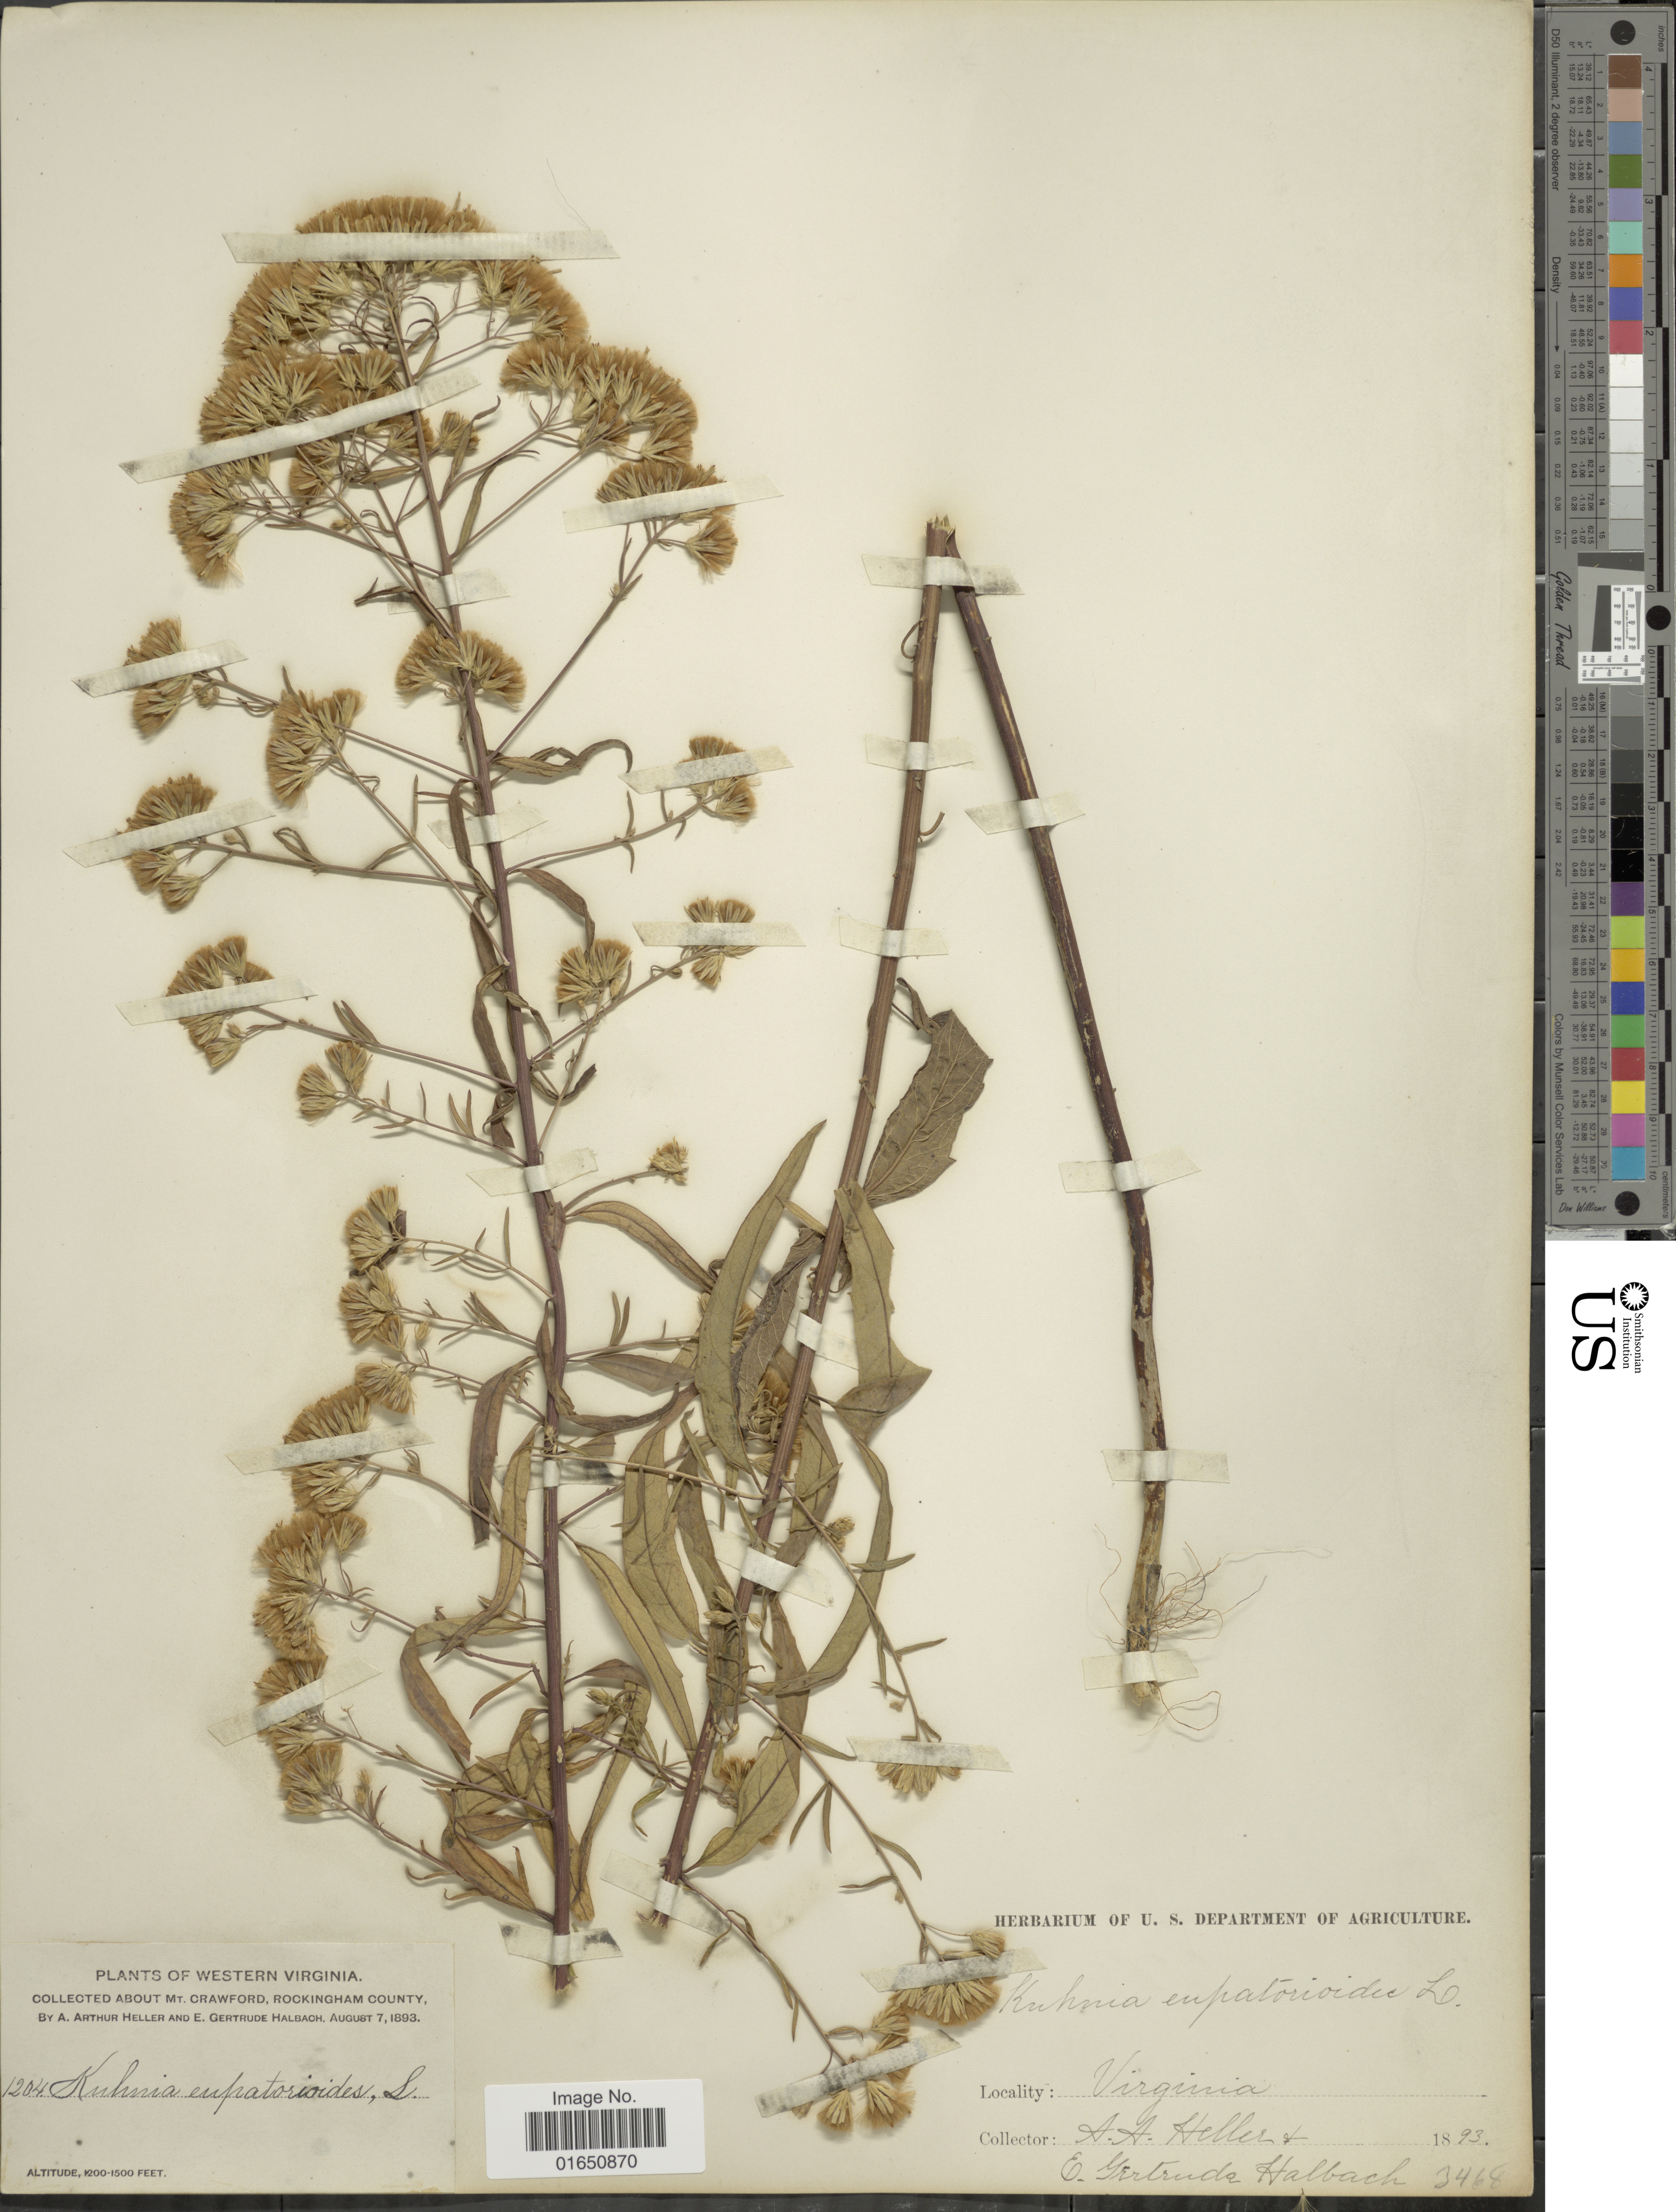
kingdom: Plantae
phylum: Tracheophyta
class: Magnoliopsida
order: Asterales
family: Asteraceae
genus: Brickellia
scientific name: Brickellia eupatorioides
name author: (L.) Shinners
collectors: A. A. Heller & E. G. Halbach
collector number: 3468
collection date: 1893-08-07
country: United States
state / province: Virginia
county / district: Rockingham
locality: Western Virginia. About Mt. Crawford, Rockingham County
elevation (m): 366